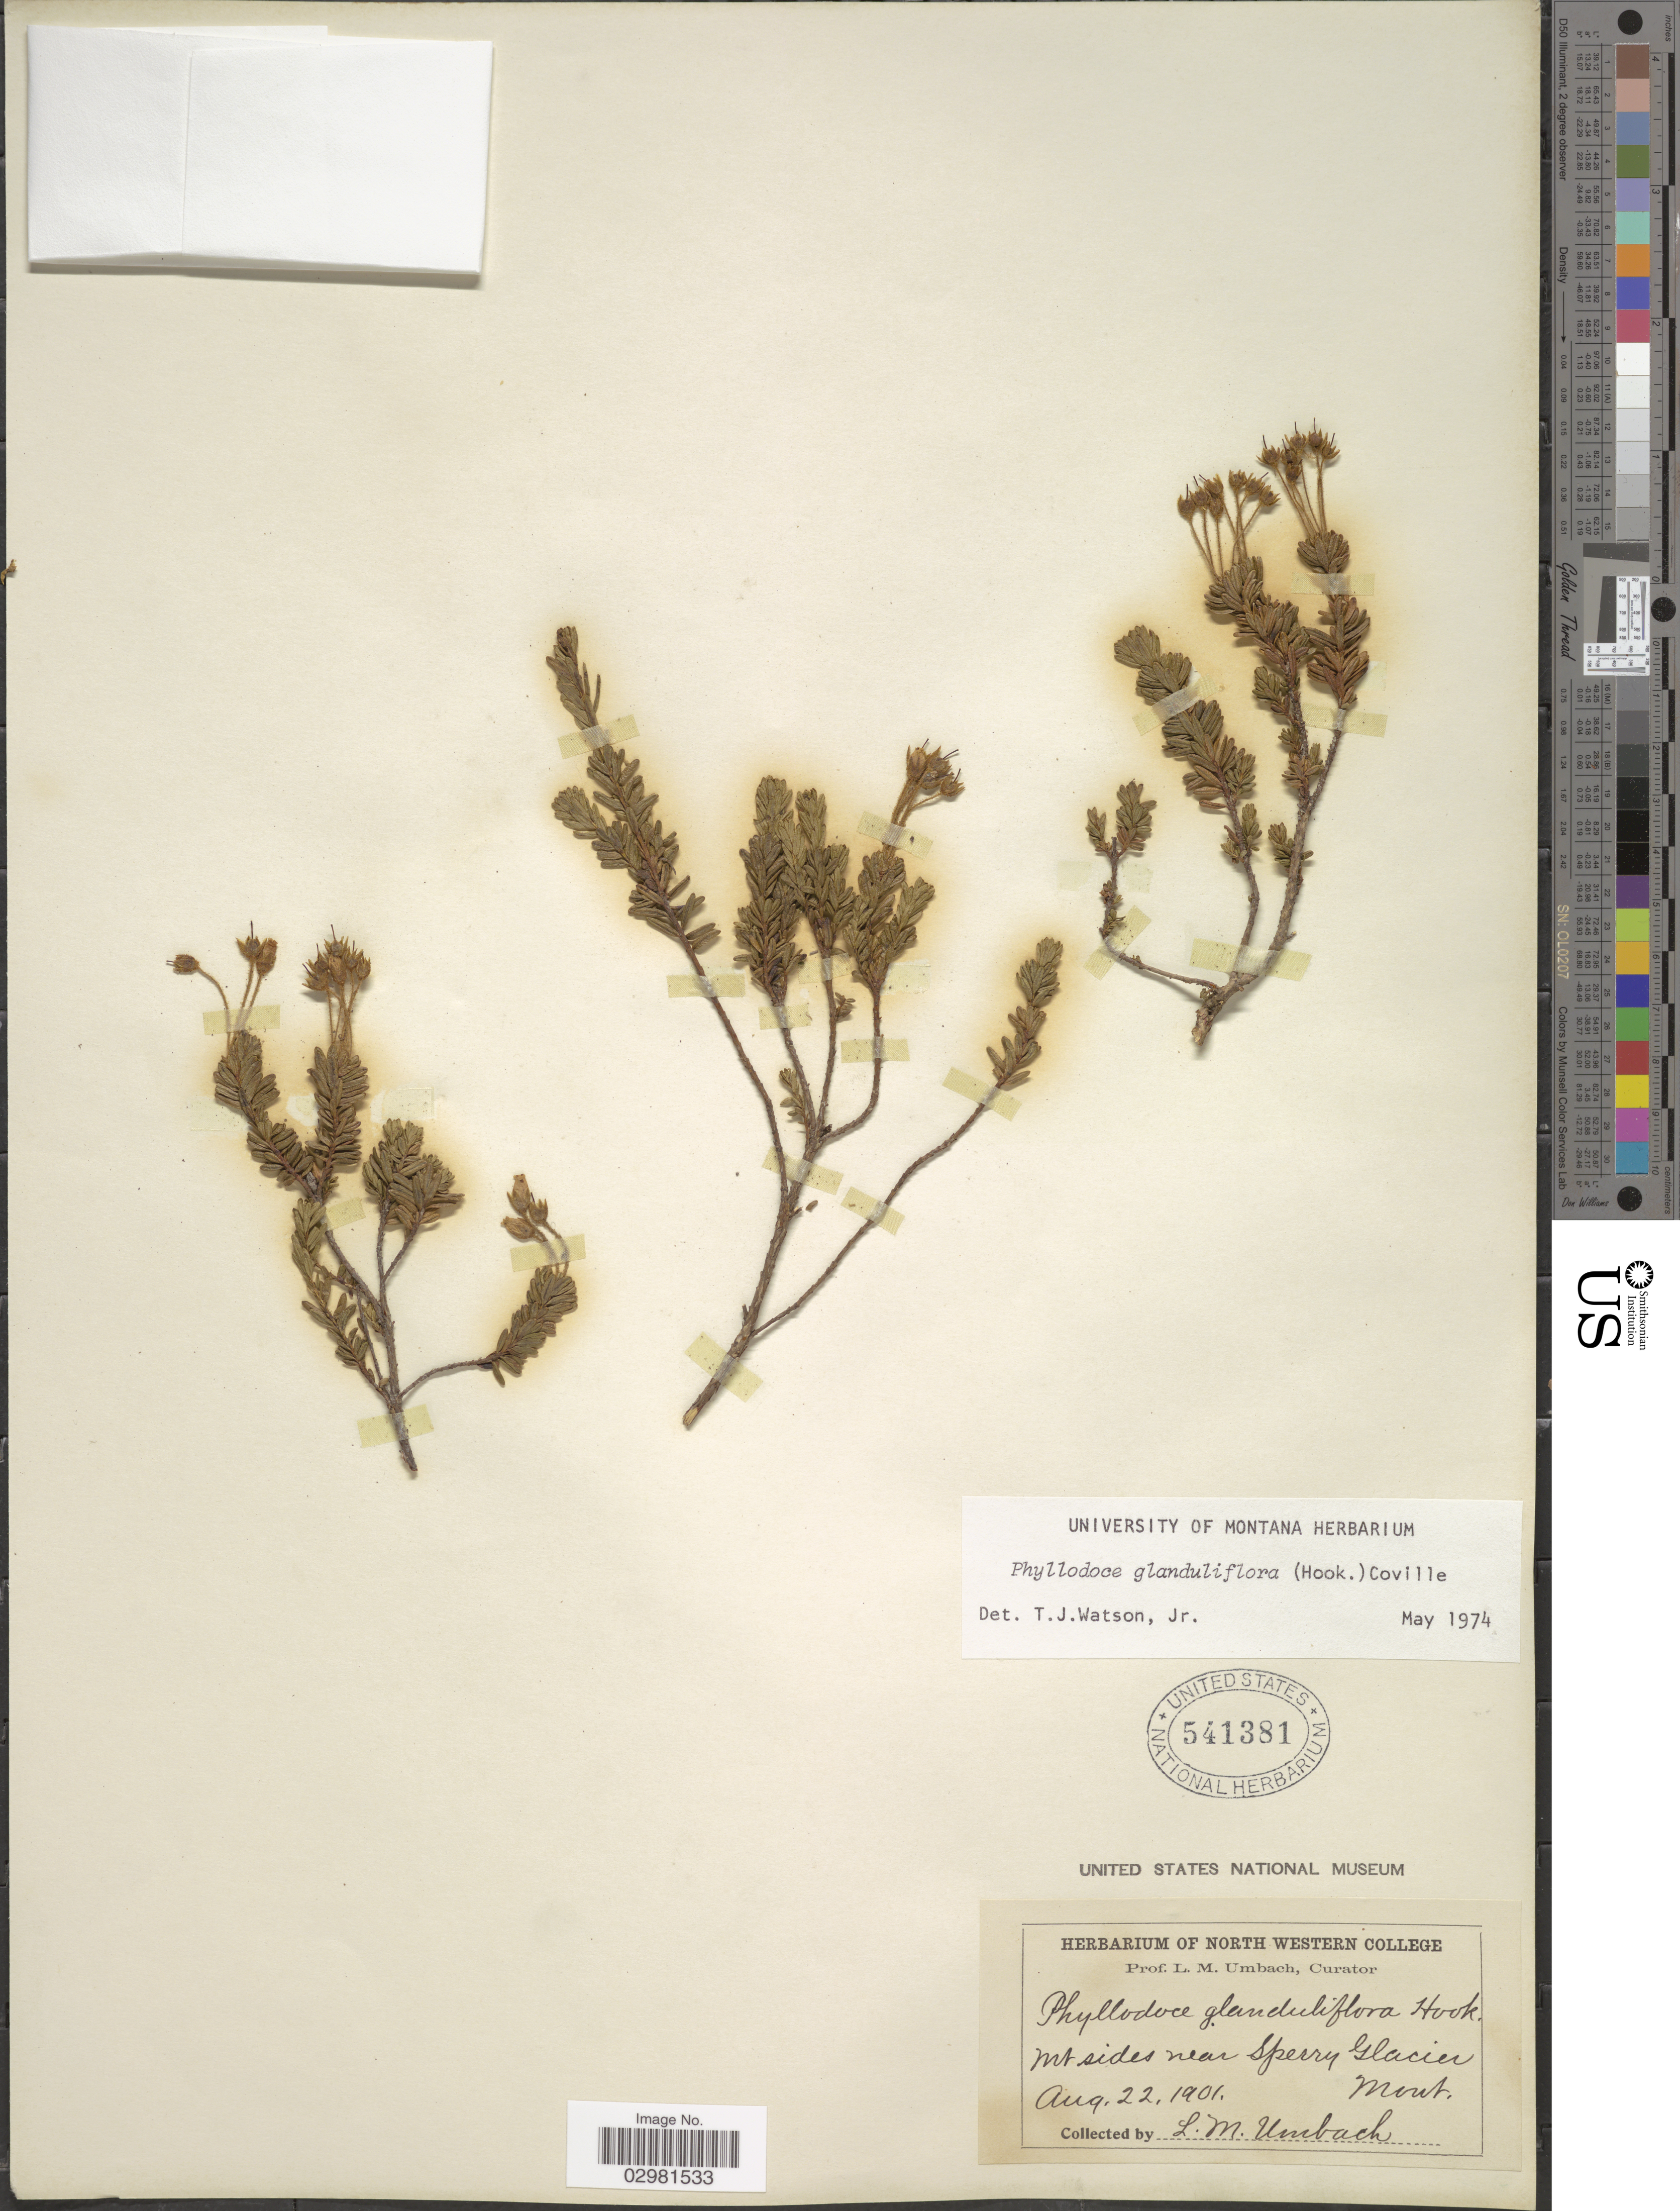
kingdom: Plantae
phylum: Tracheophyta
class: Magnoliopsida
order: Ericales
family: Ericaceae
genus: Phyllodoce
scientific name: Phyllodoce glanduliflora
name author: (Hook.) Coville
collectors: L. M. Umbach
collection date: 1901-08-22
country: United States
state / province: Montana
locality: Mt. sides near Sperry Glacier, Mont.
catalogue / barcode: US 541381